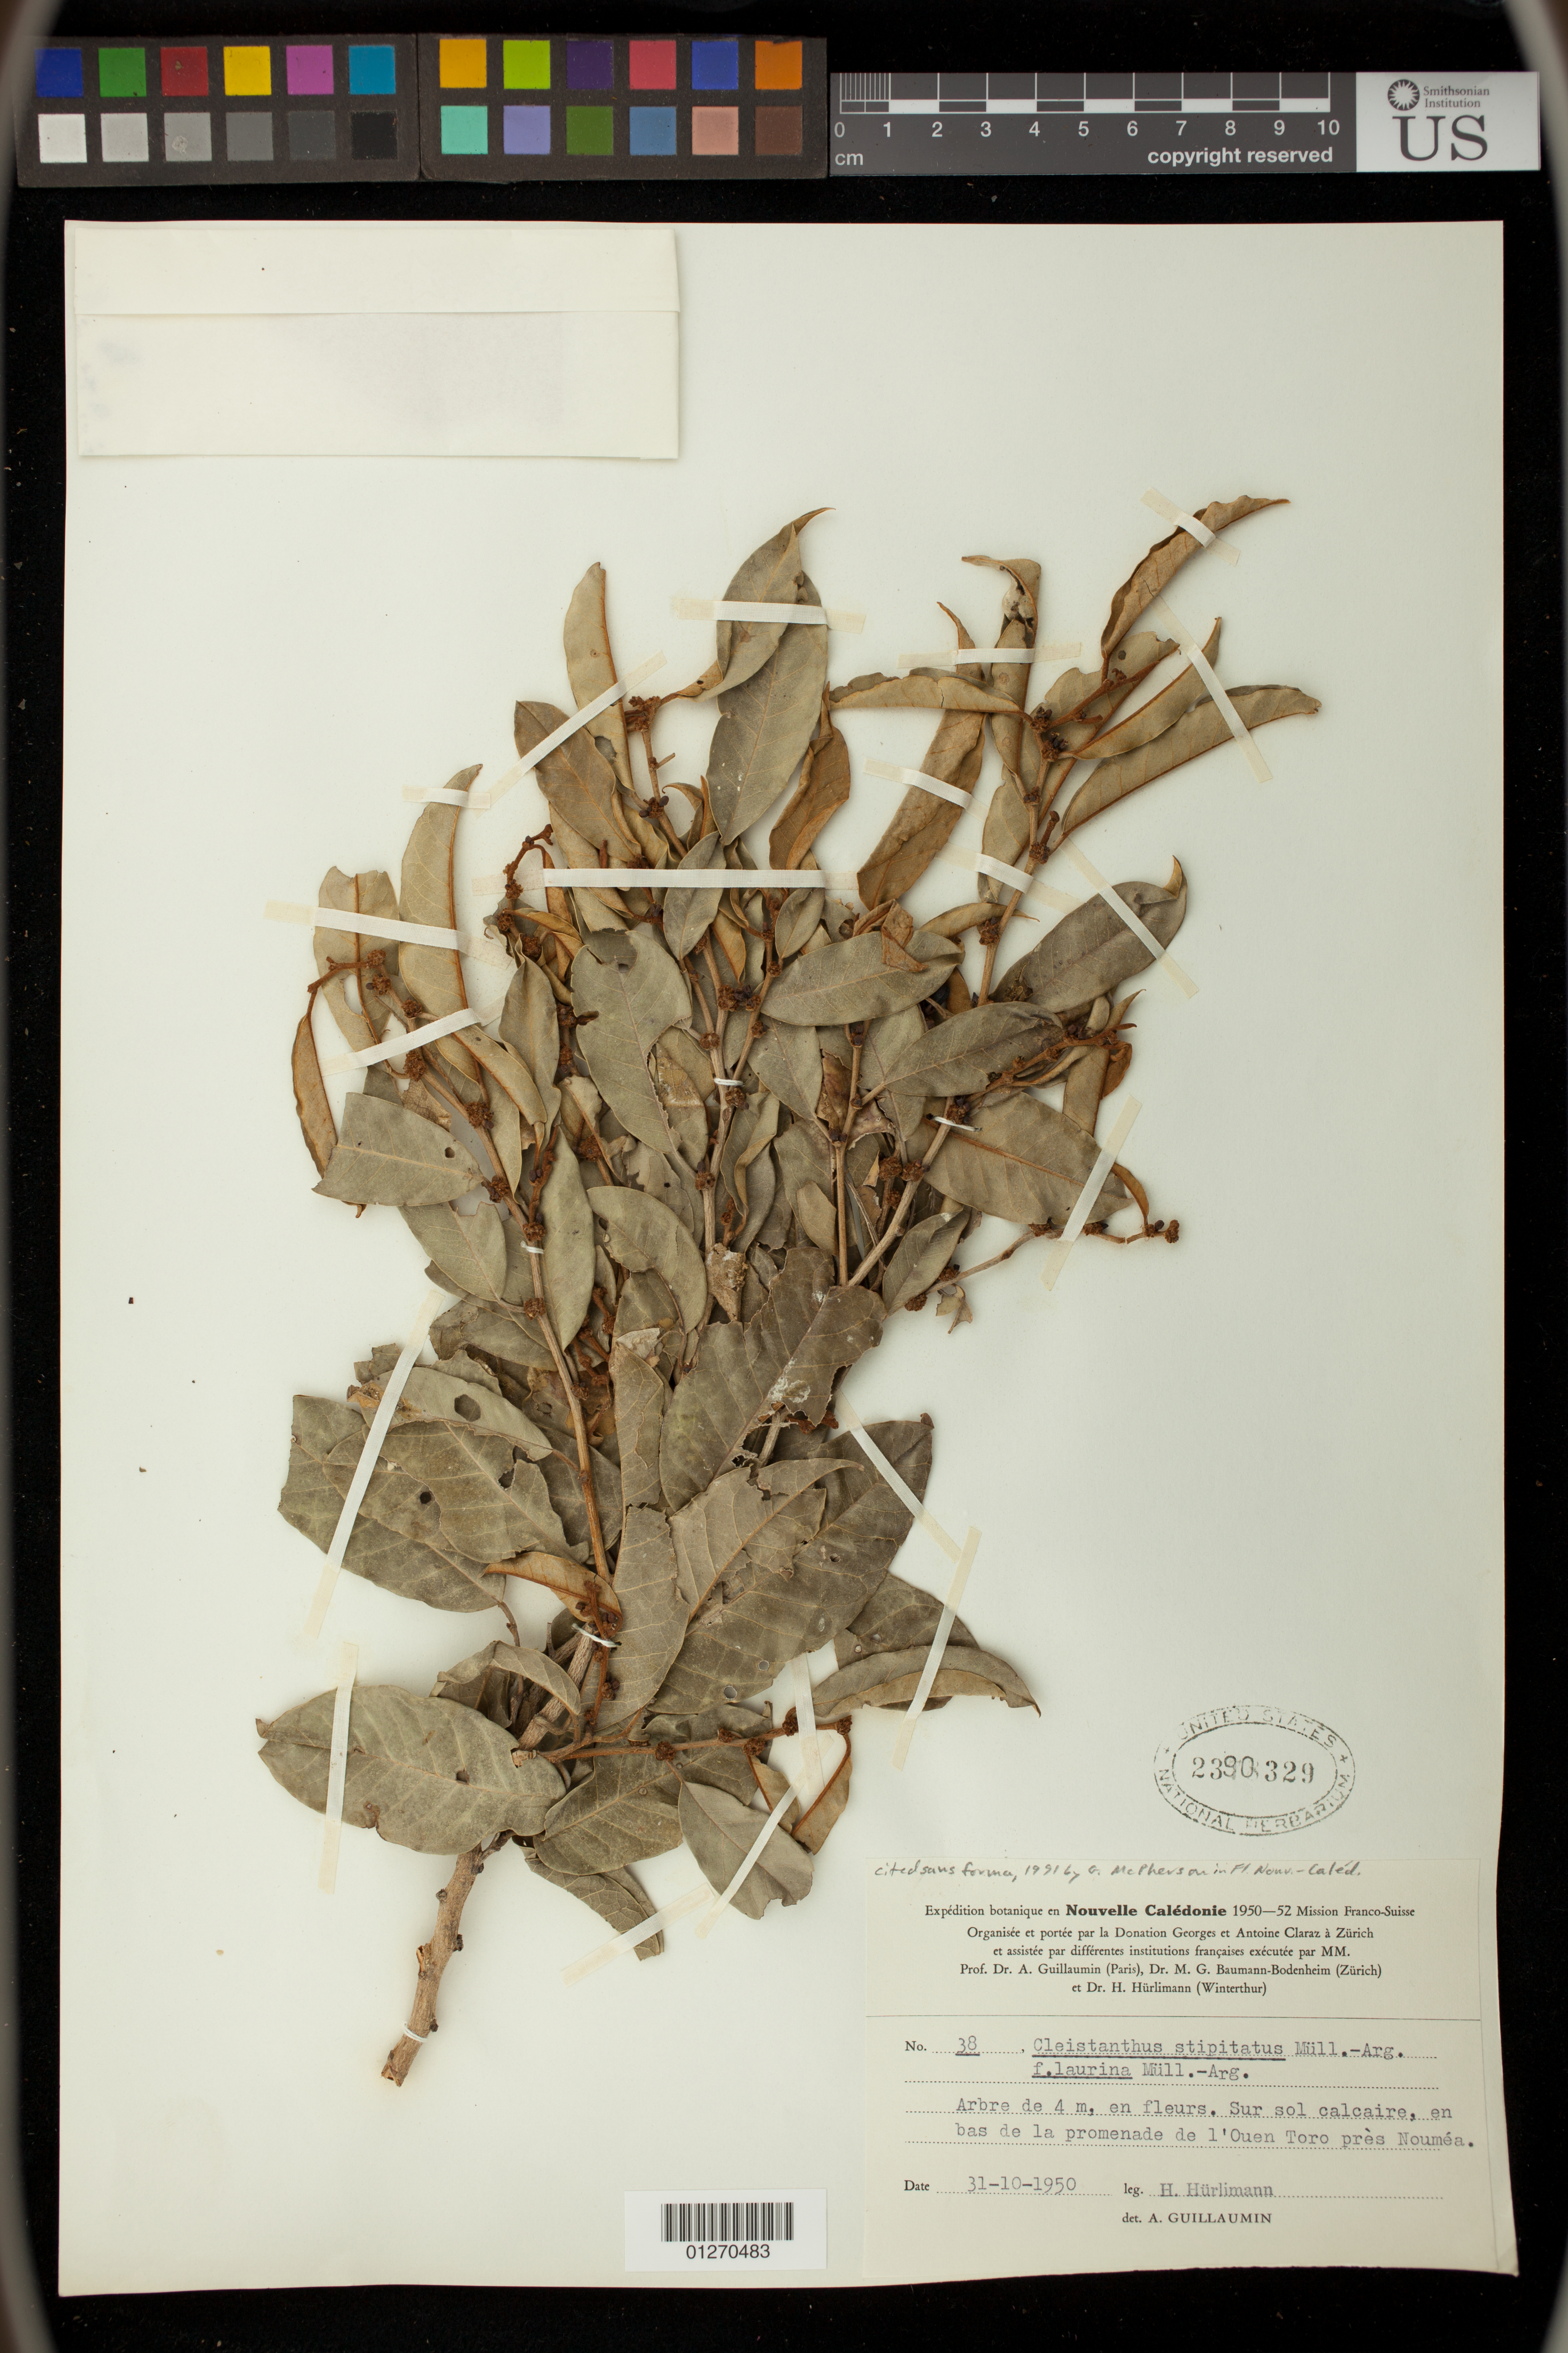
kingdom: Plantae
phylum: Tracheophyta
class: Magnoliopsida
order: Malpighiales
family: Phyllanthaceae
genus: Cleistanthus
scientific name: Cleistanthus stipitatus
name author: (Baill.) Müll. Arg.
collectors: H. Hurlimann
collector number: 38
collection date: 1950-10-31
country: New Caledonia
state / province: South Province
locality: en bas de la promenade de l'Ouen Toro pres Noumea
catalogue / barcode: US 2390329